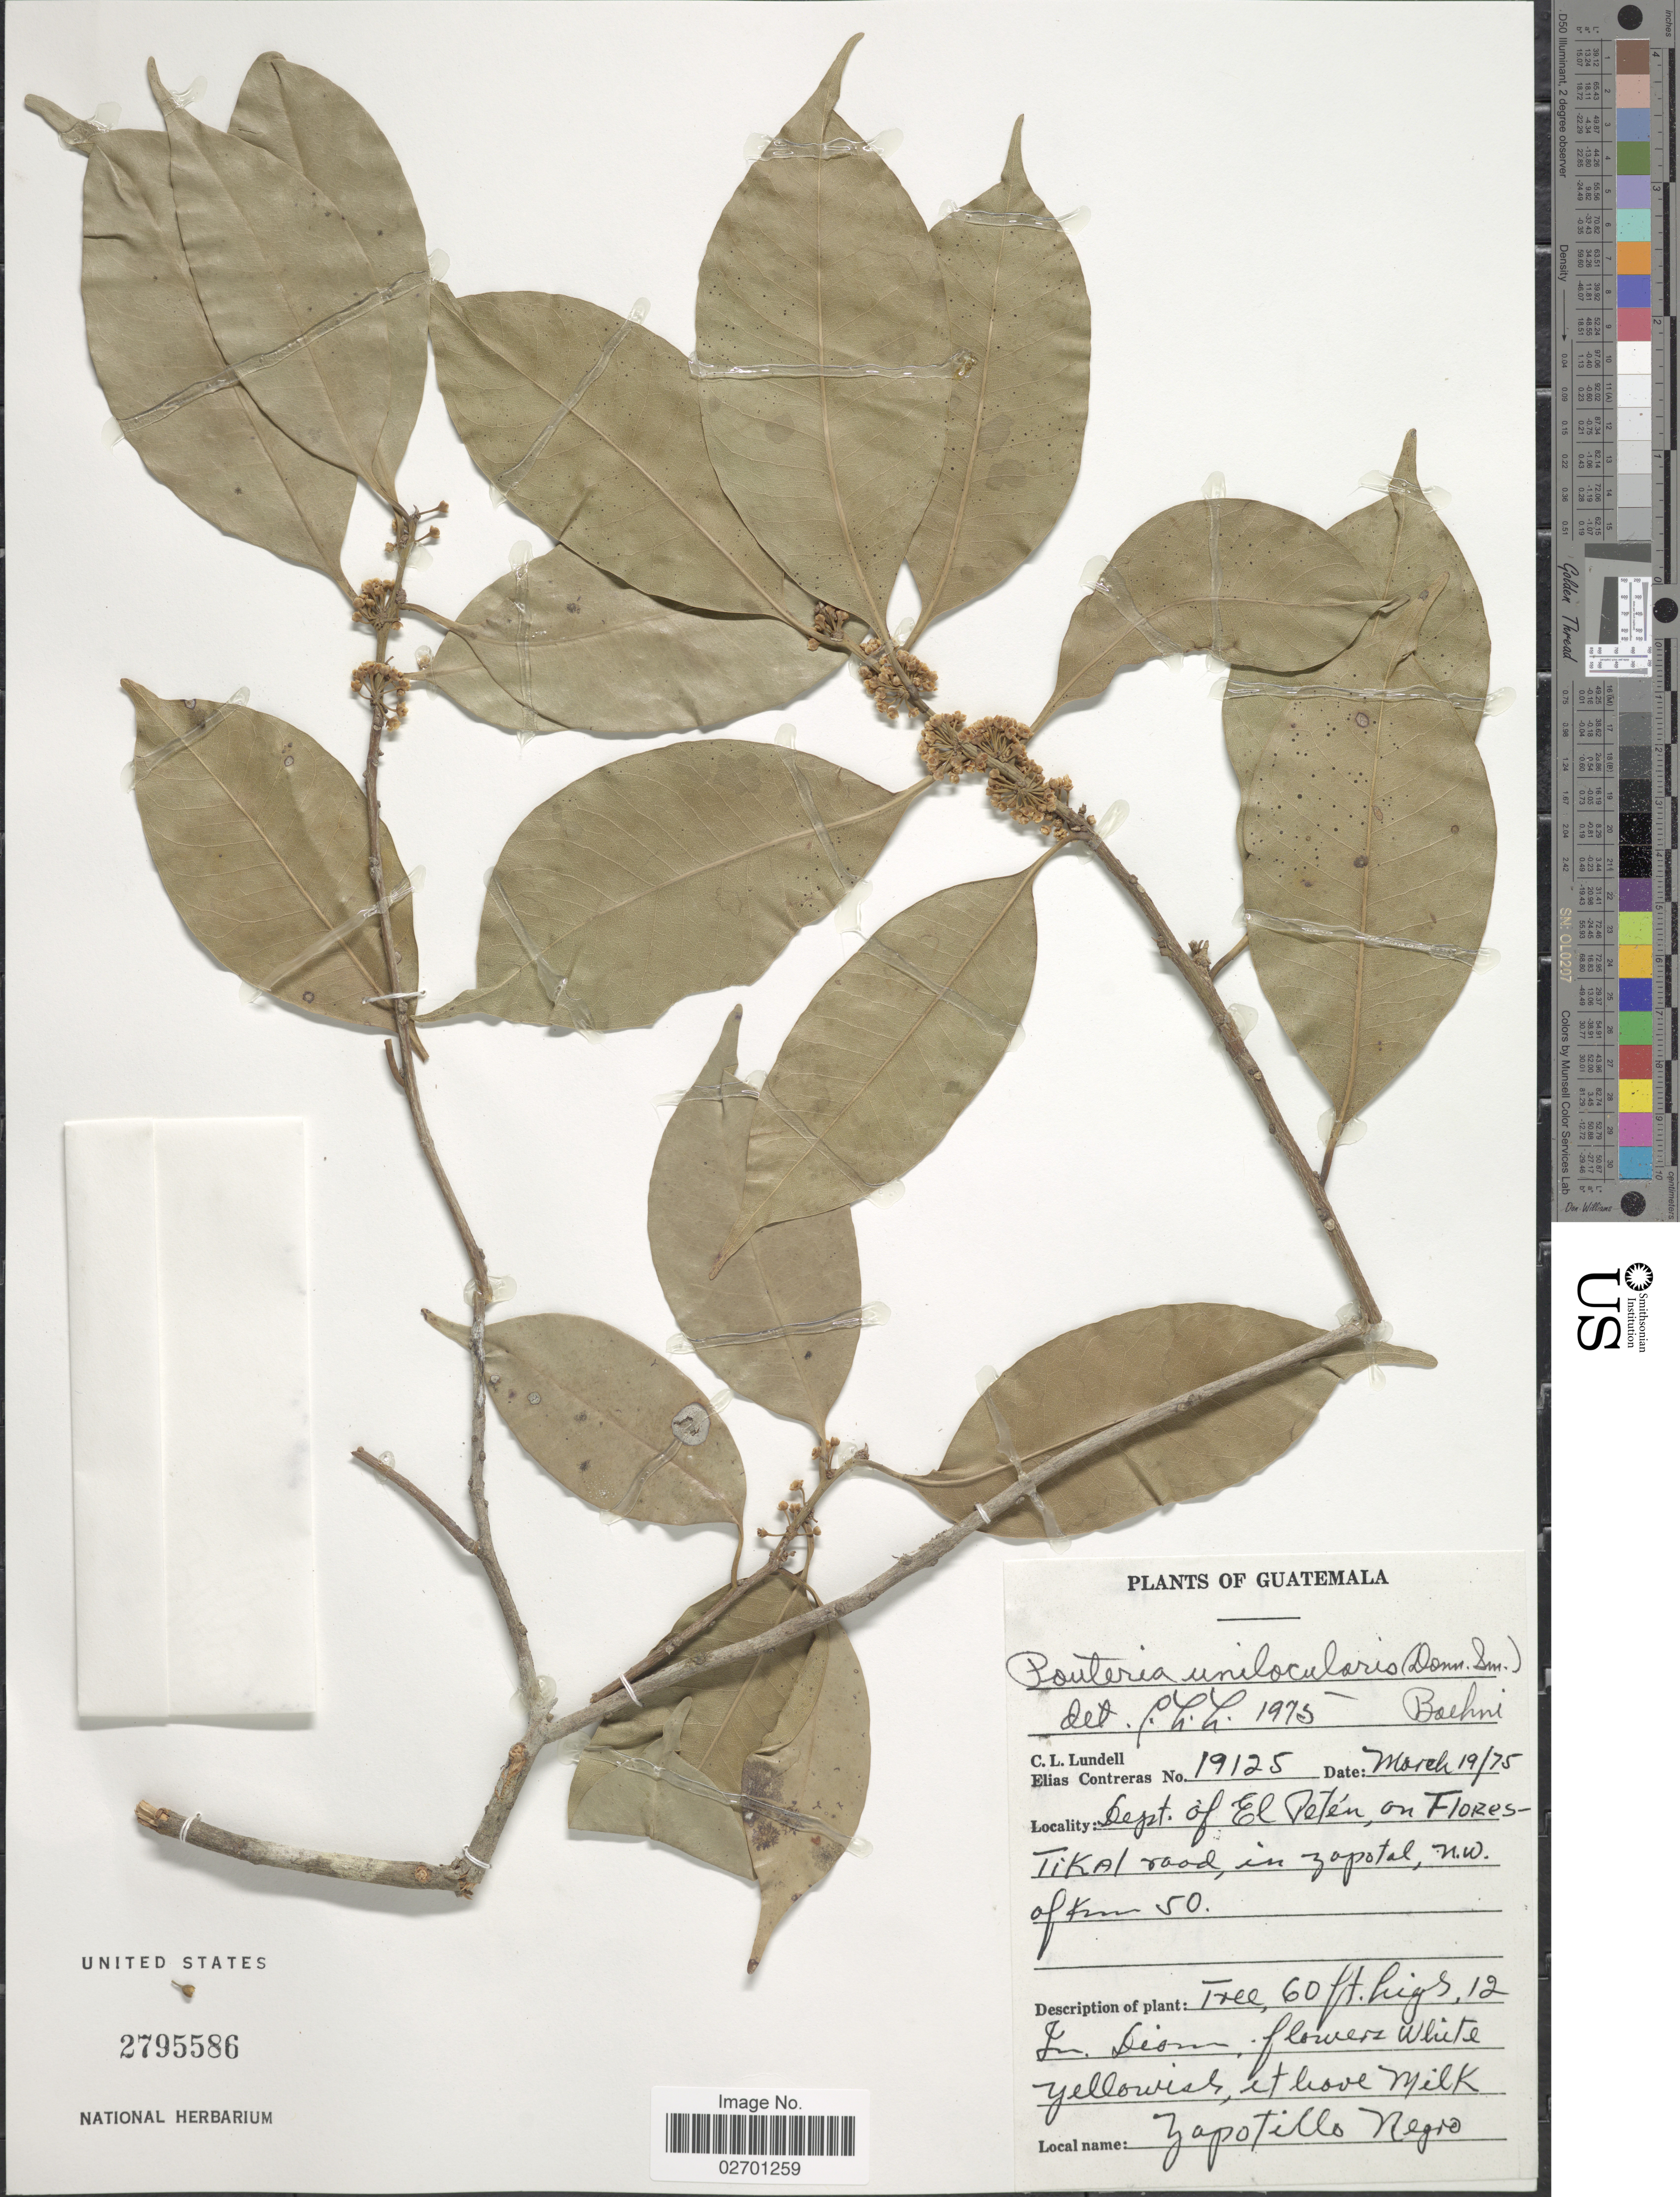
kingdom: Plantae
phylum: Tracheophyta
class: Magnoliopsida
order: Ericales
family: Sapotaceae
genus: Pouteria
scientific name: Pouteria reticulata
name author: (Engl.) Eyma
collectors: C. L. Lundell & E. Contreras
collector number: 19125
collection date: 1975-03-19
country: Guatemala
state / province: El Petén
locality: On Flores-Tikal road, in zapotal, n.w. of Km. 50.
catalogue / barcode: US 2795586